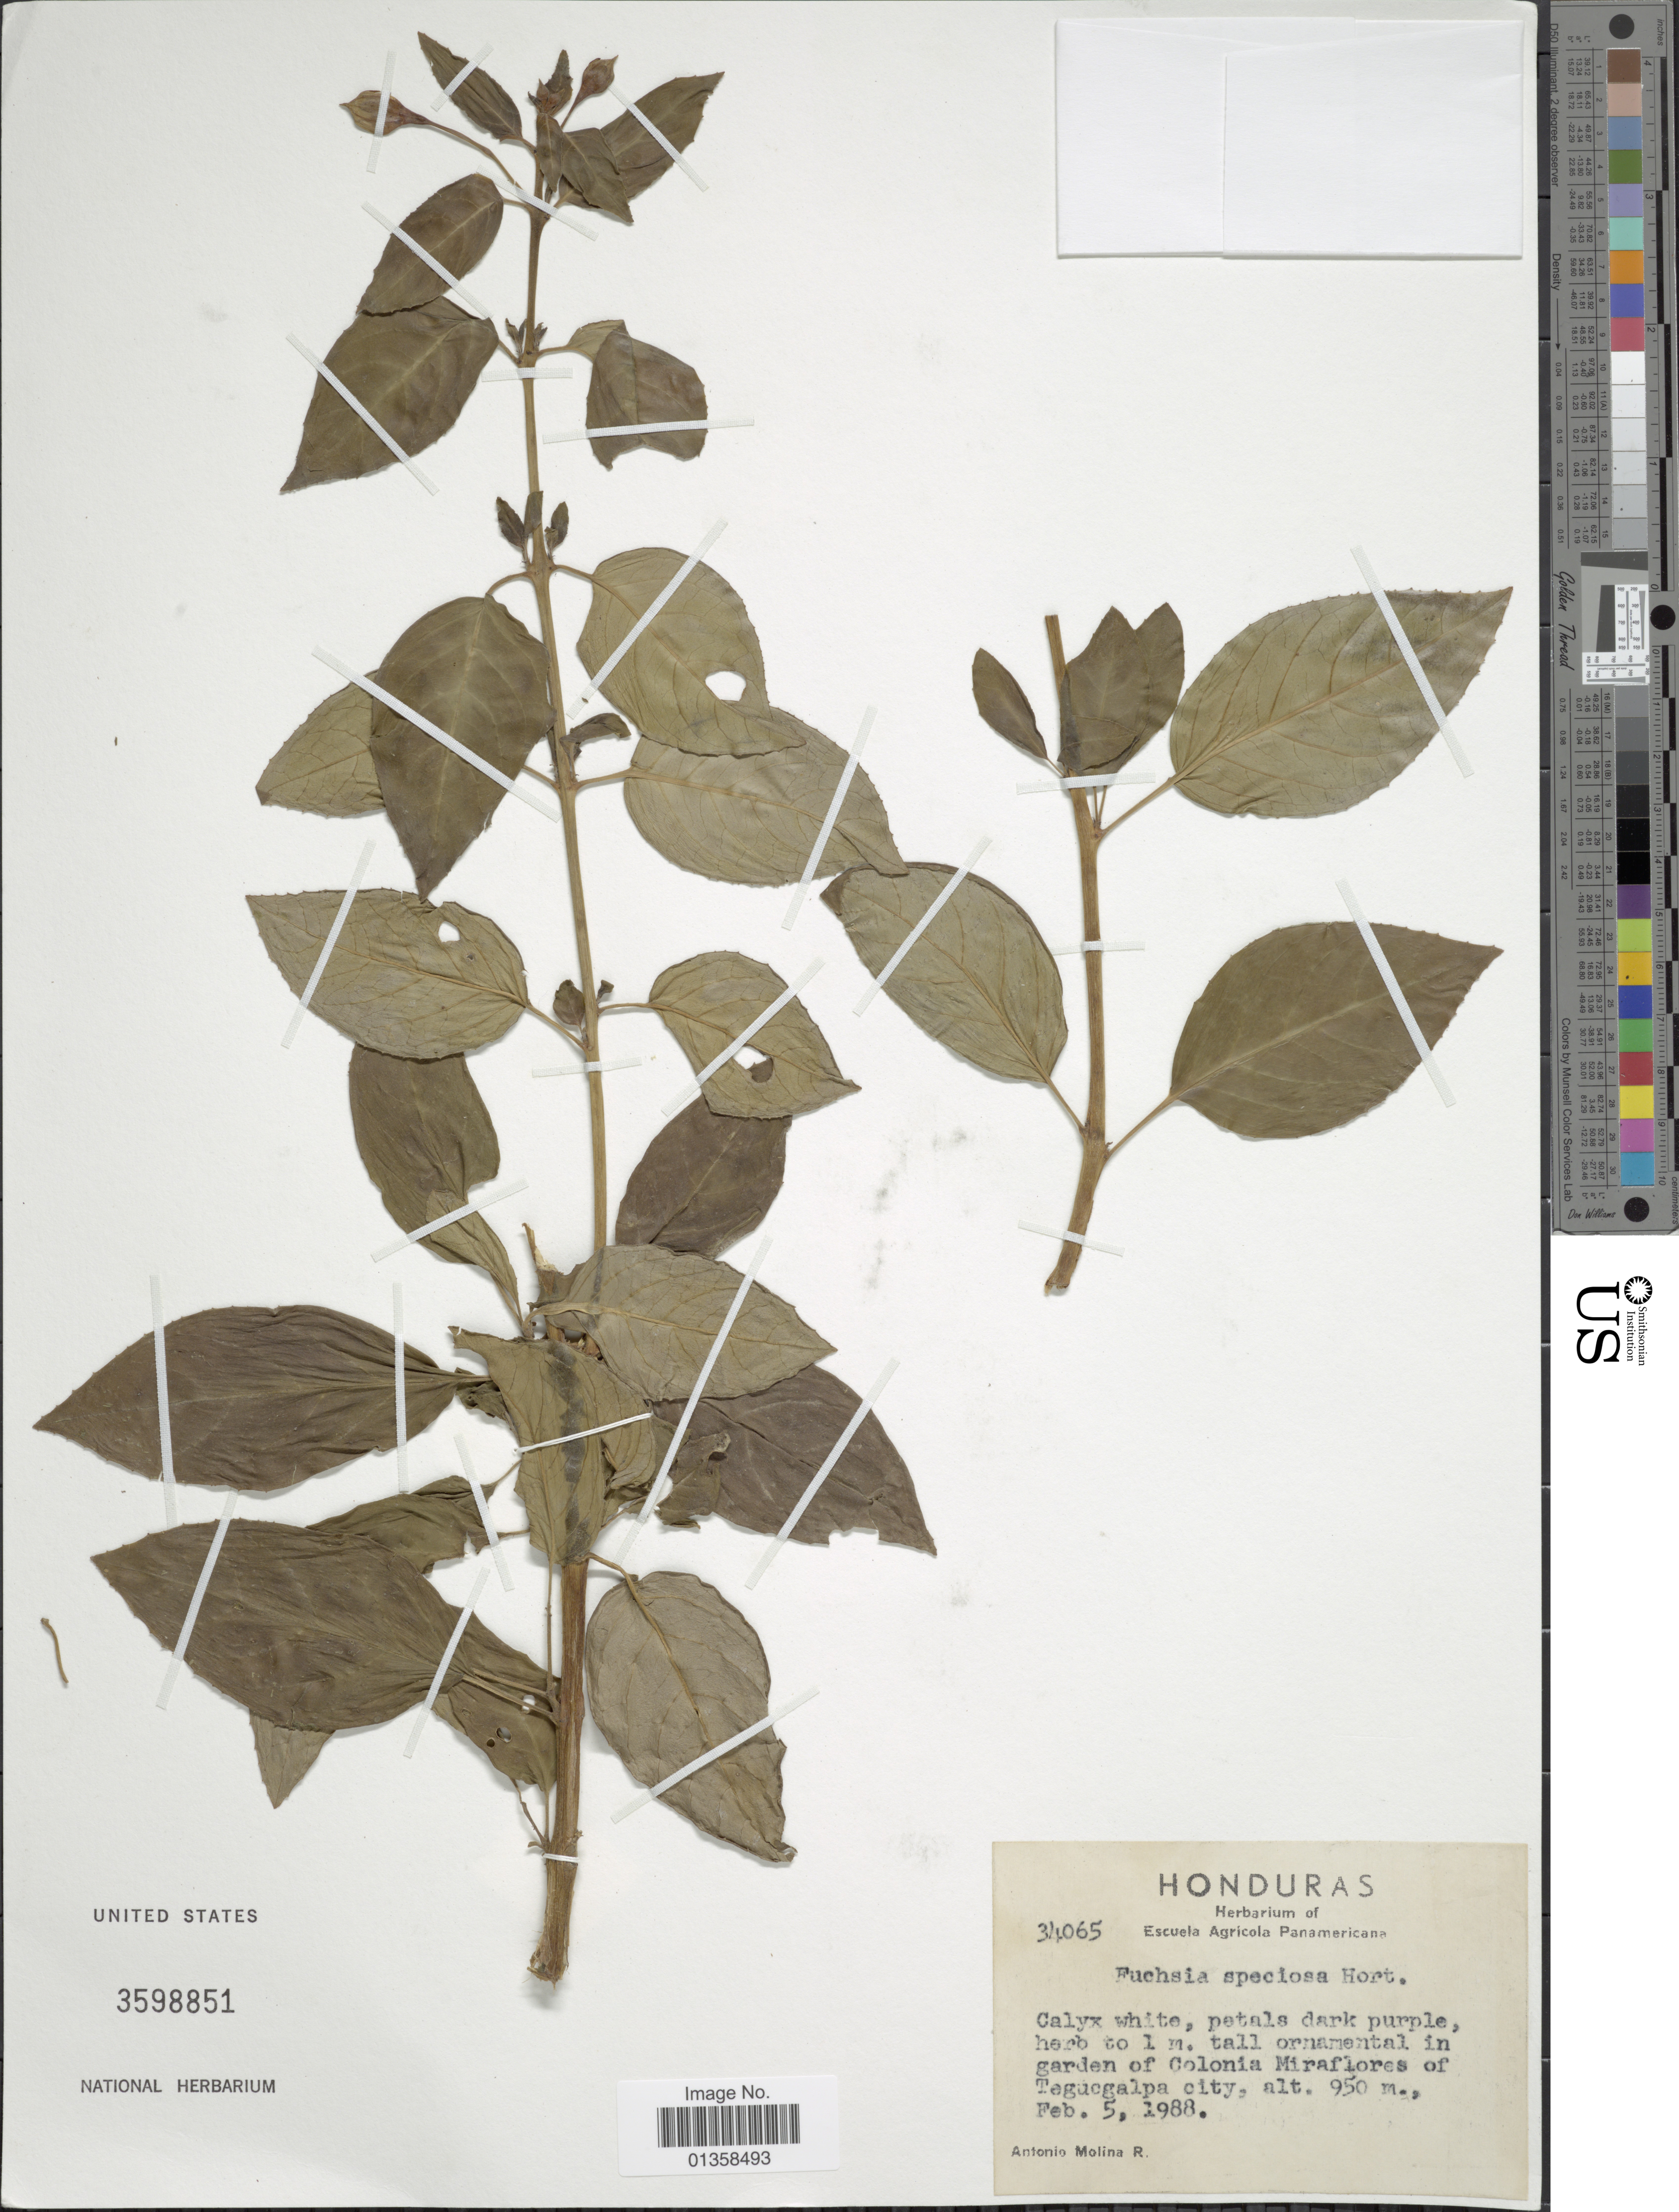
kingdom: Plantae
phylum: Tracheophyta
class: Magnoliopsida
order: Myrtales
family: Onagraceae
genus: Fuchsia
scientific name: Fuchsia x hybrida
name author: Hort.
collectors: A. Molina R.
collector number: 34065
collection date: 1988-02-05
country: Honduras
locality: In garden of Colonia Miraflores of Tegucgalpa city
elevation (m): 950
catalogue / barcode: US 3598851